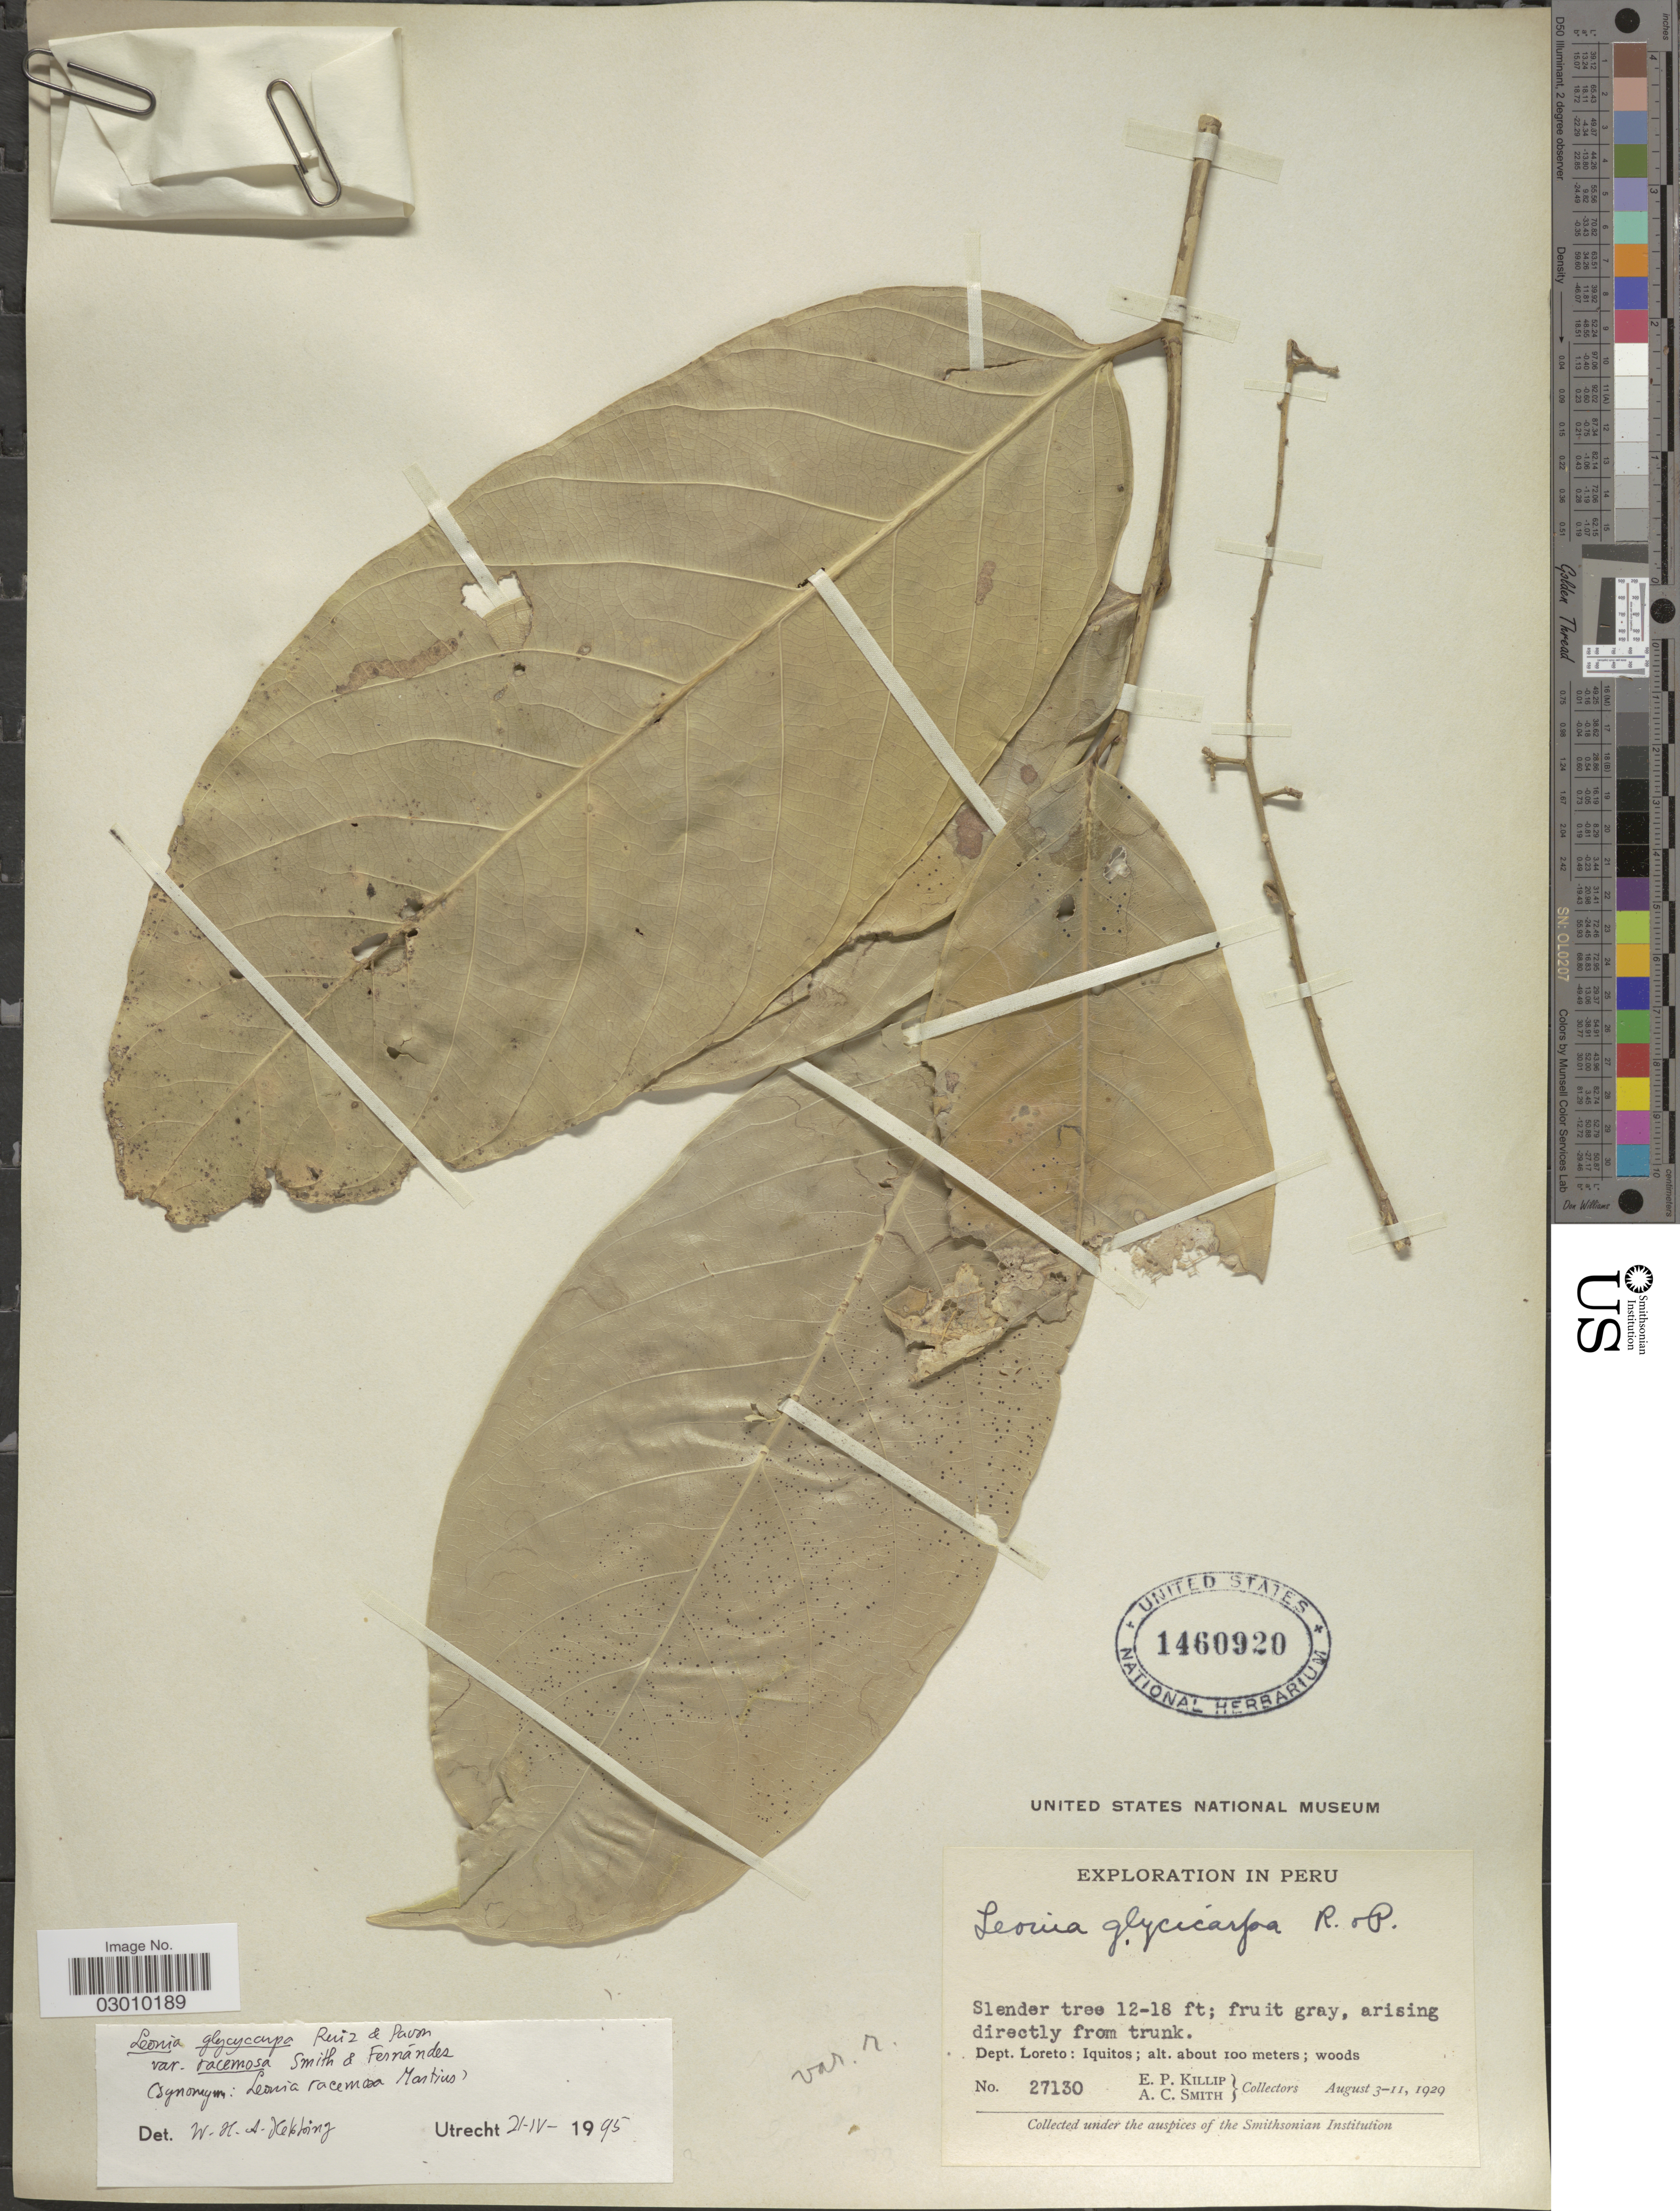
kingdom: Plantae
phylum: Tracheophyta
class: Magnoliopsida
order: Malpighiales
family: Violaceae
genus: Leonia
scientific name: Leonia glycycarpa var. racemosa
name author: (Mart.) L.B. Sm. & A. Fernández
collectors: E. P. Killip & A. C. Smith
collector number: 27130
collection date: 1929-08-03/1929-08-11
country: Peru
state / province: Loreto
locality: Dept. Loreto: Iquitos.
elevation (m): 100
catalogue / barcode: US 1460920